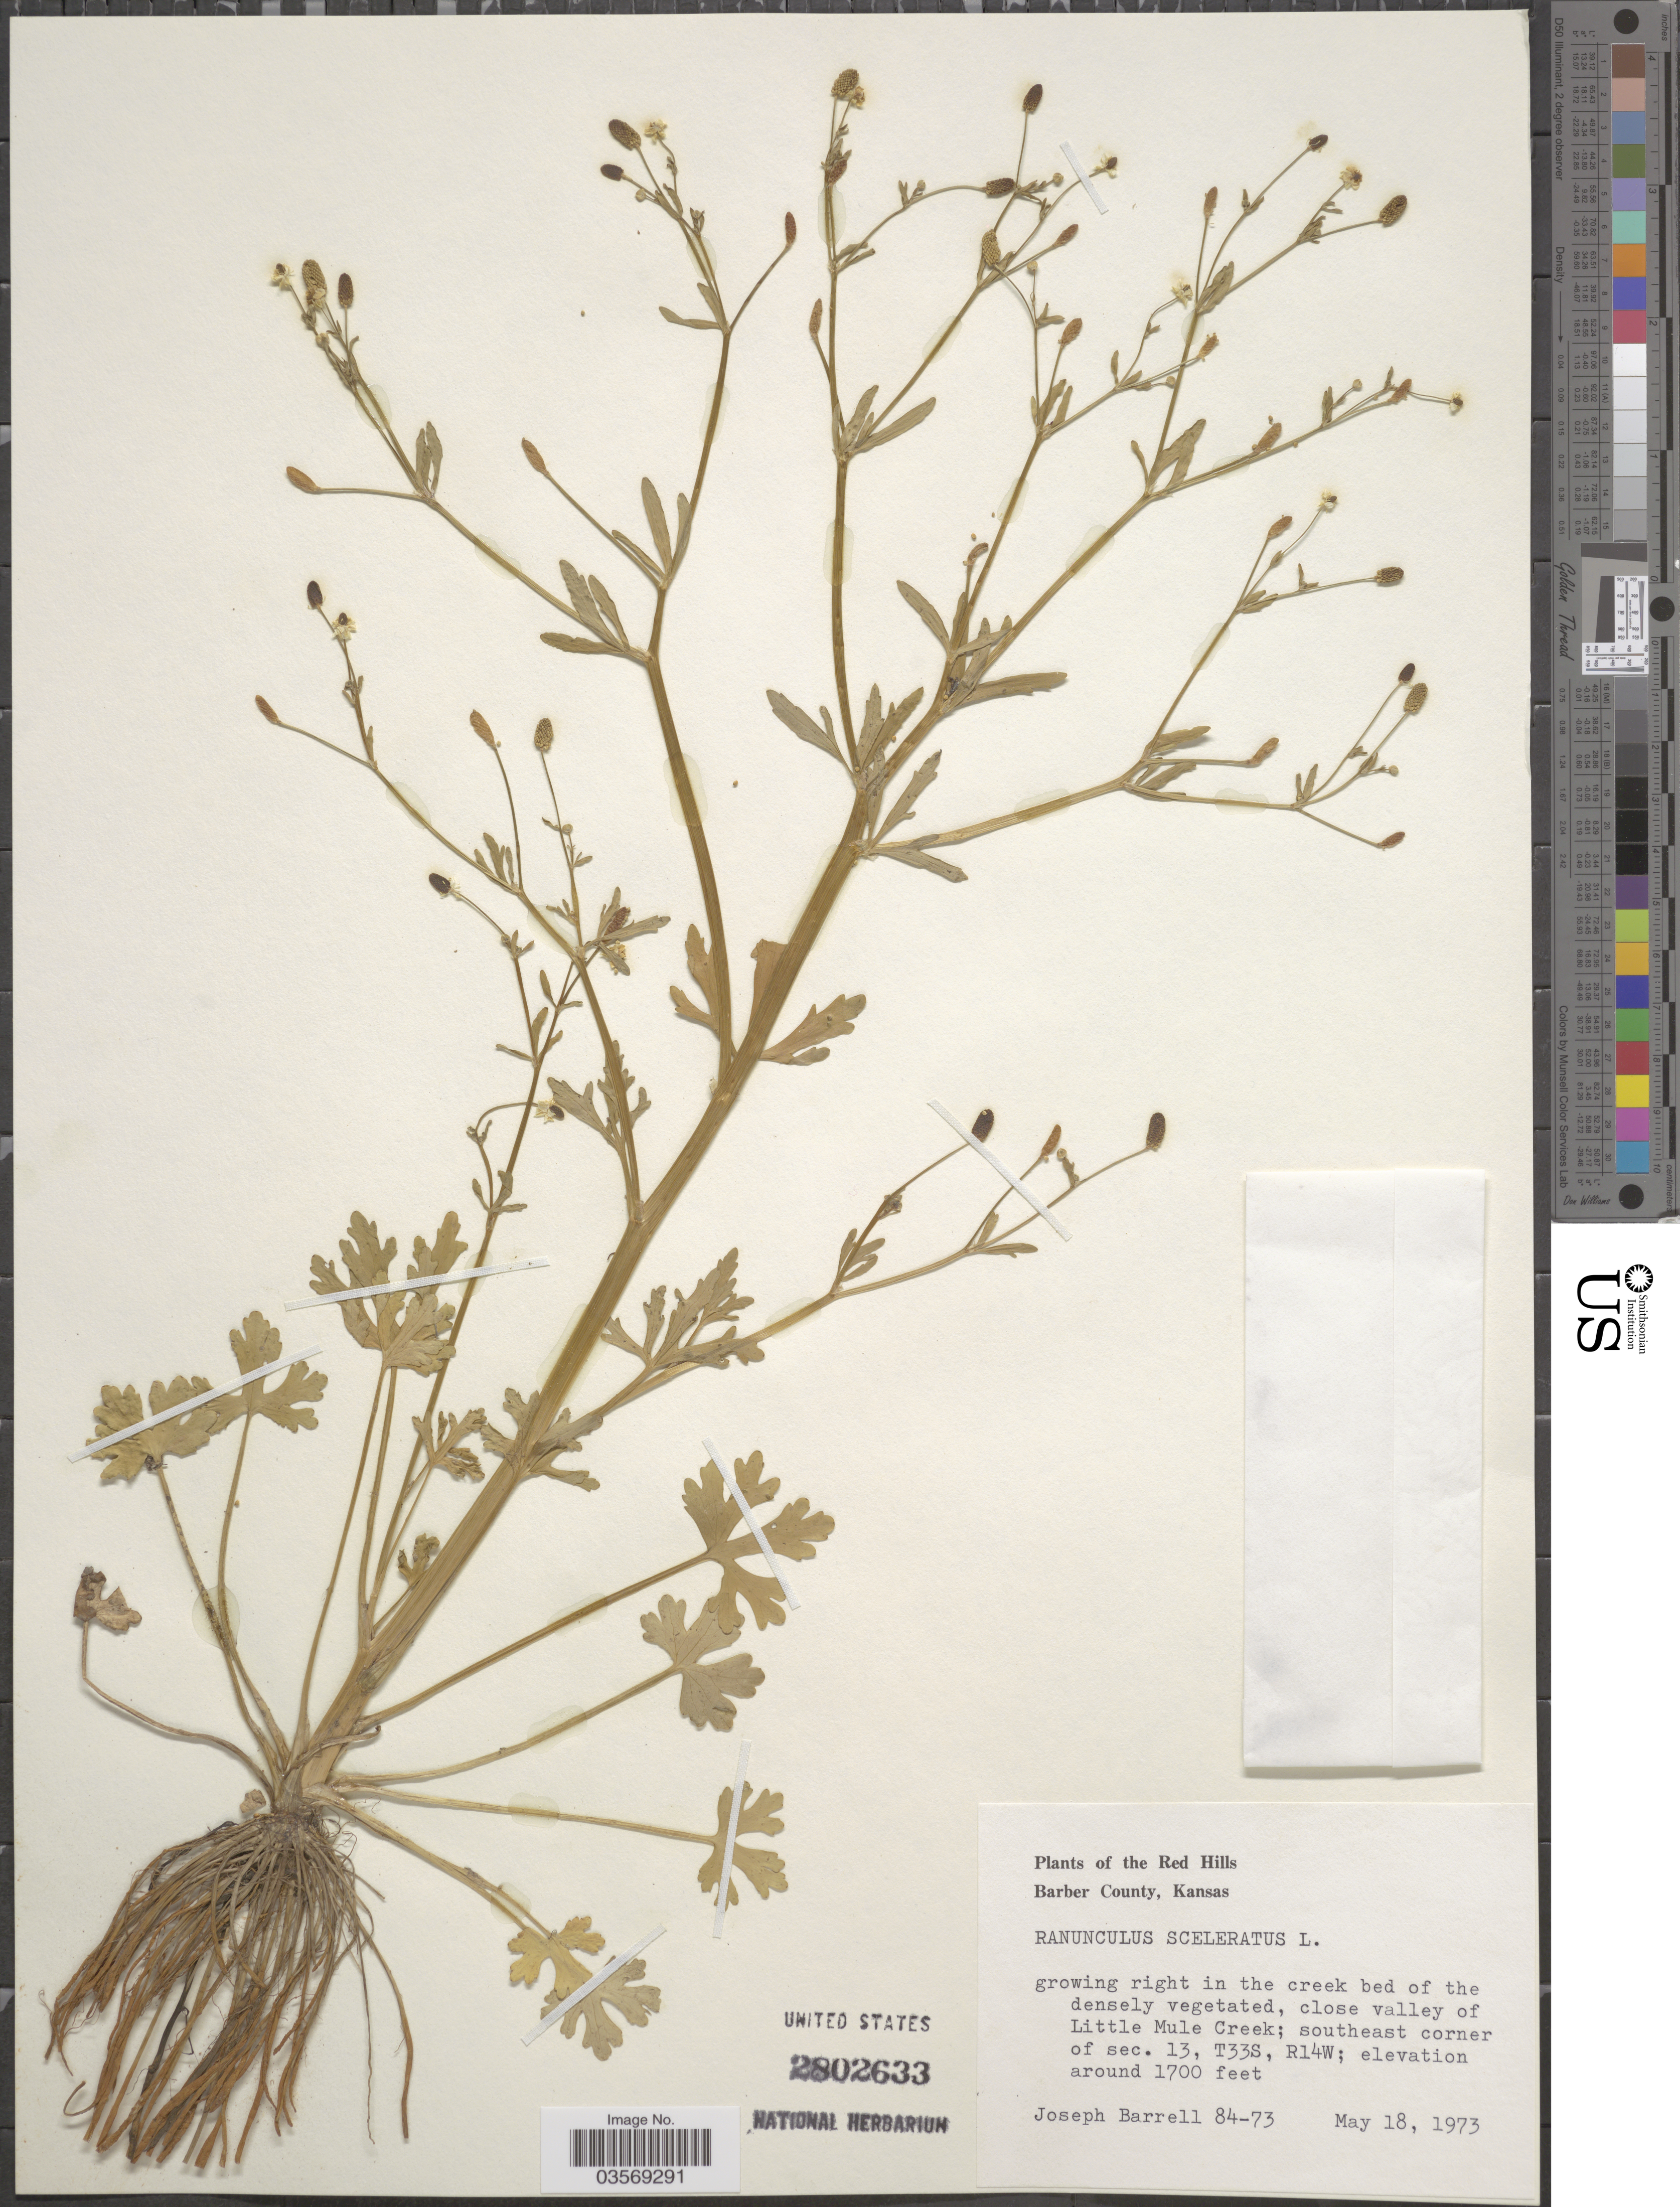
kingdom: Plantae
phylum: Tracheophyta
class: Magnoliopsida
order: Ranunculales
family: Ranunculaceae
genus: Ranunculus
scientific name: Ranunculus sceleratus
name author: L.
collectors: J. Barrell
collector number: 84-73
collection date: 1973-05-18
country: United States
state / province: Kansas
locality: The Red Hills. Barber County. Close valley of Little Mule Creek; southeast corner of sec. 13, T33S, R14W.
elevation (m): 518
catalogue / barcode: US 2802633